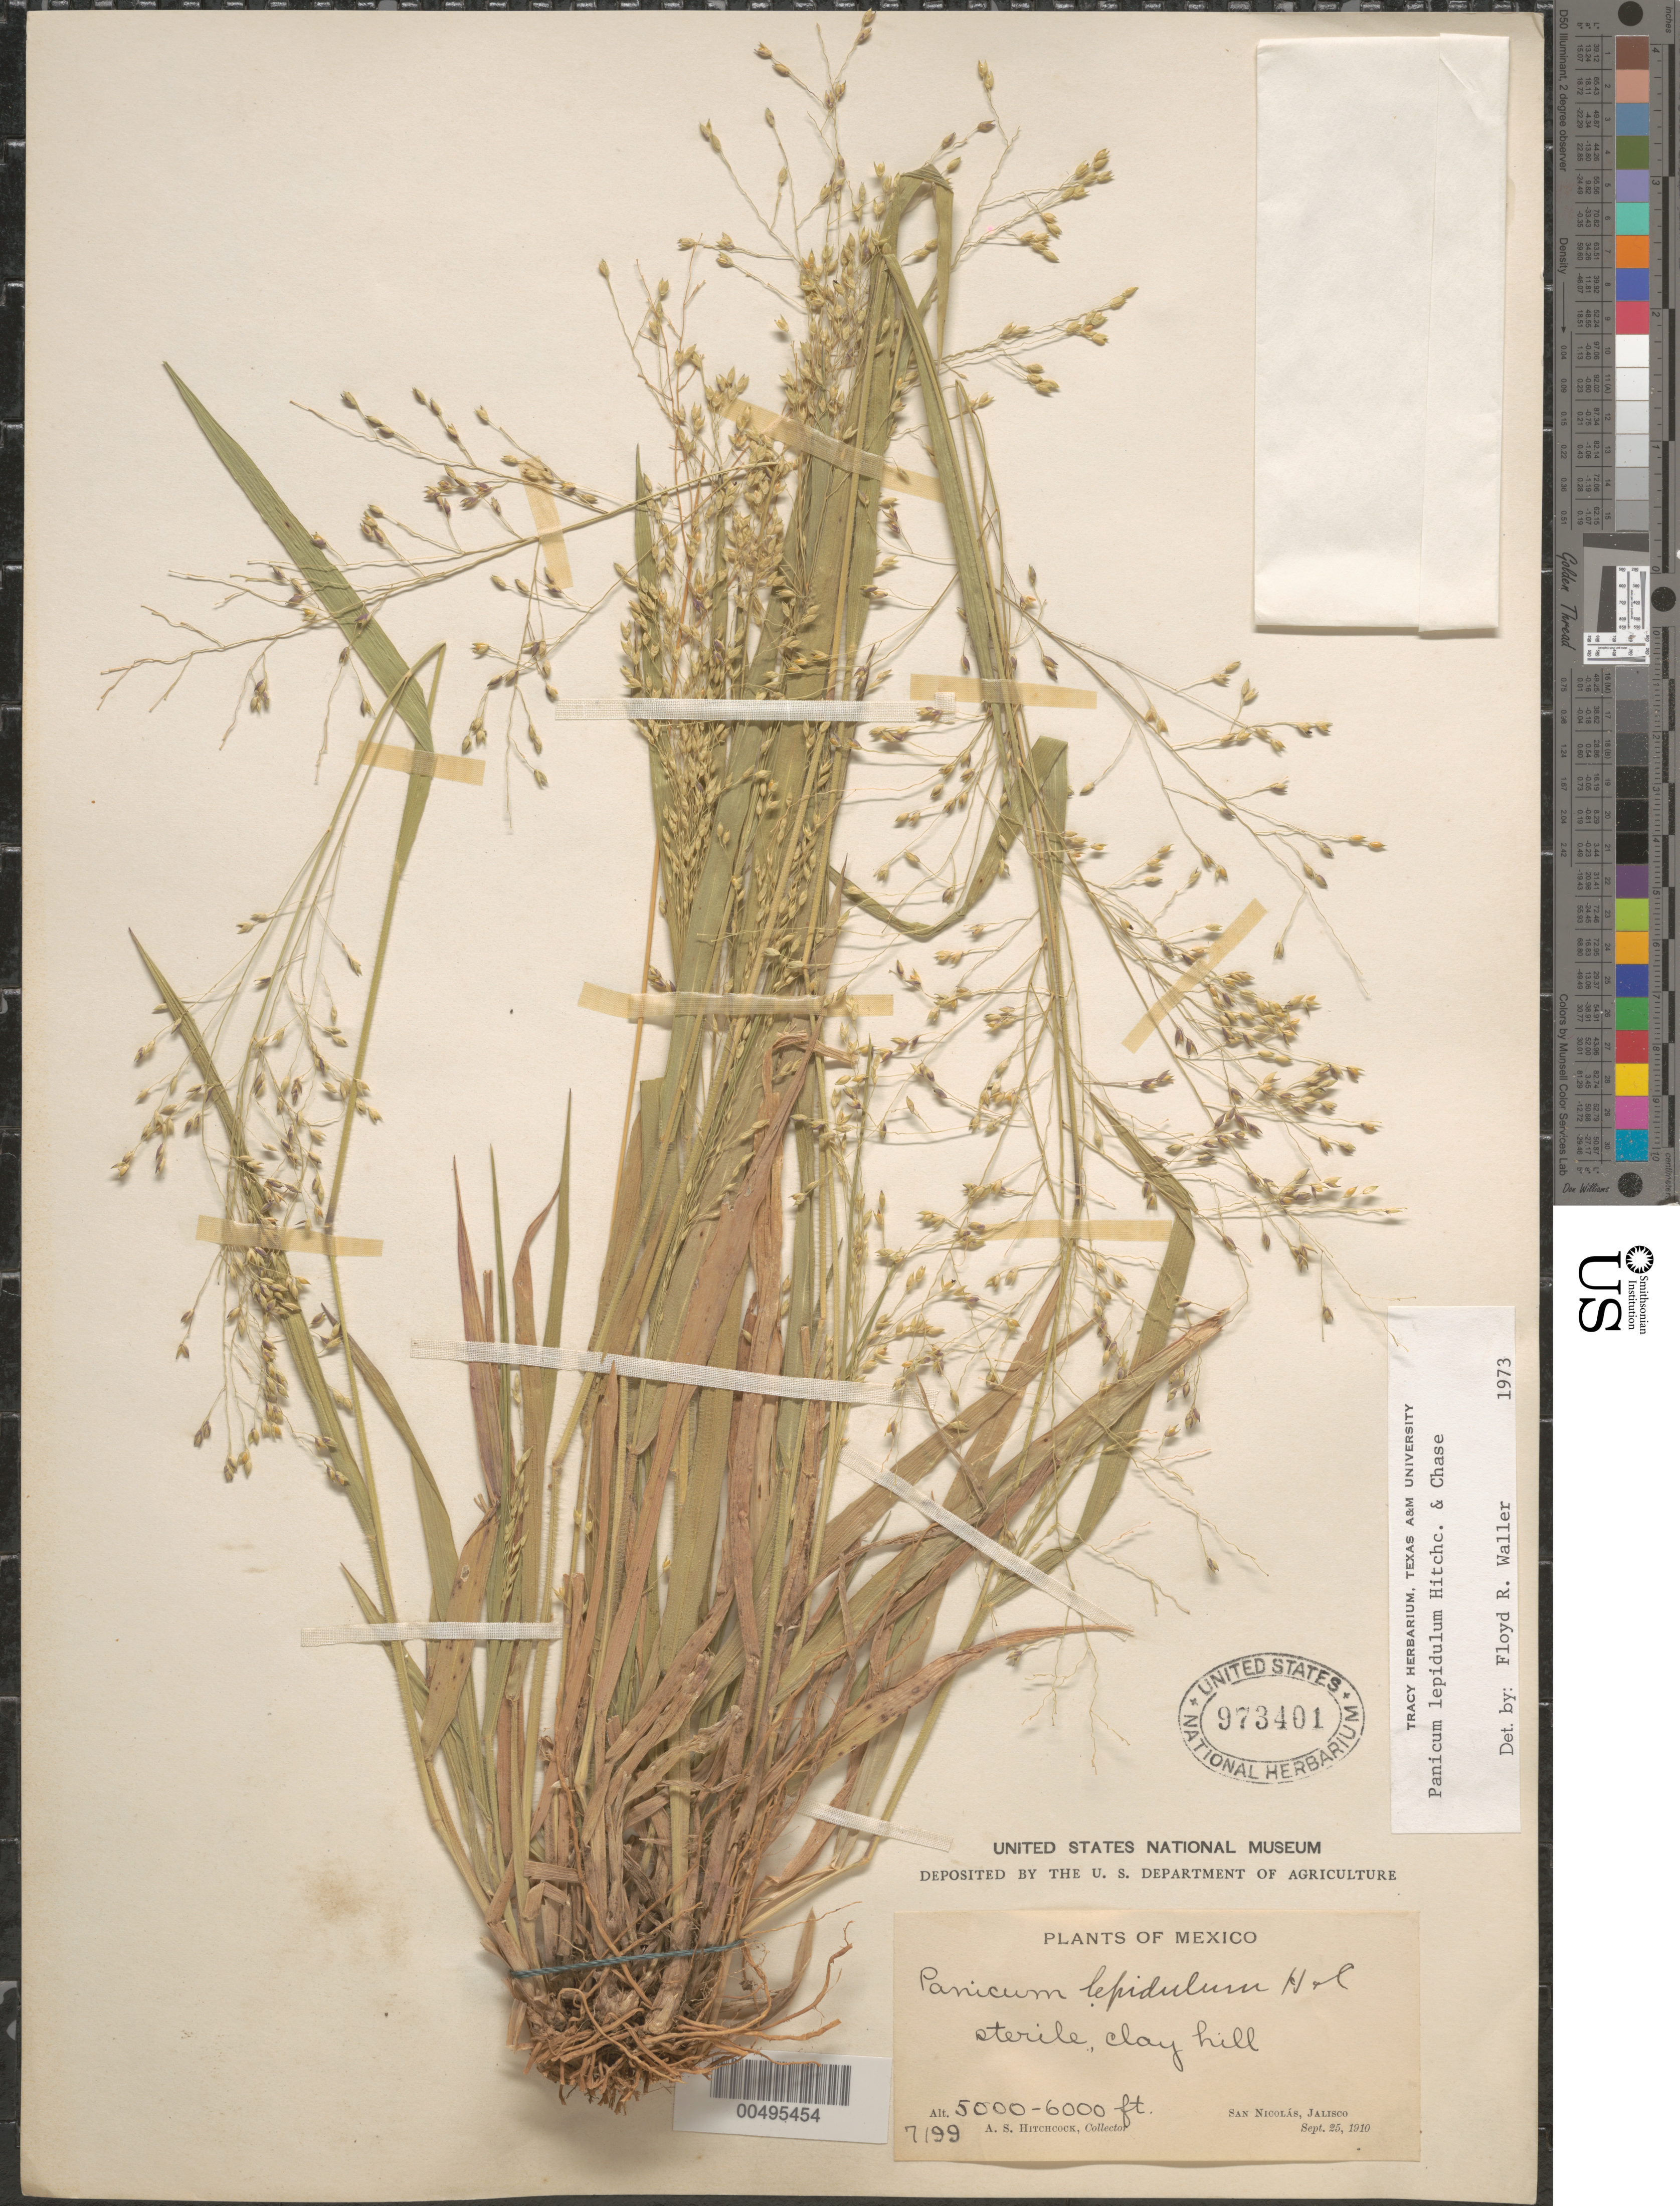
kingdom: Plantae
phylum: Tracheophyta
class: Liliopsida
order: Poales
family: Poaceae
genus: Panicum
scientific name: Panicum lepidulum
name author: Hitchc. & Chase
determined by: Waller, F. W.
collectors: A. S. Hitchcock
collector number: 7199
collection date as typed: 25 Sep 1910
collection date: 1910-09-25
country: Mexico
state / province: Jalisco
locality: San Nicolás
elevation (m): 1524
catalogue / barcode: US 973401